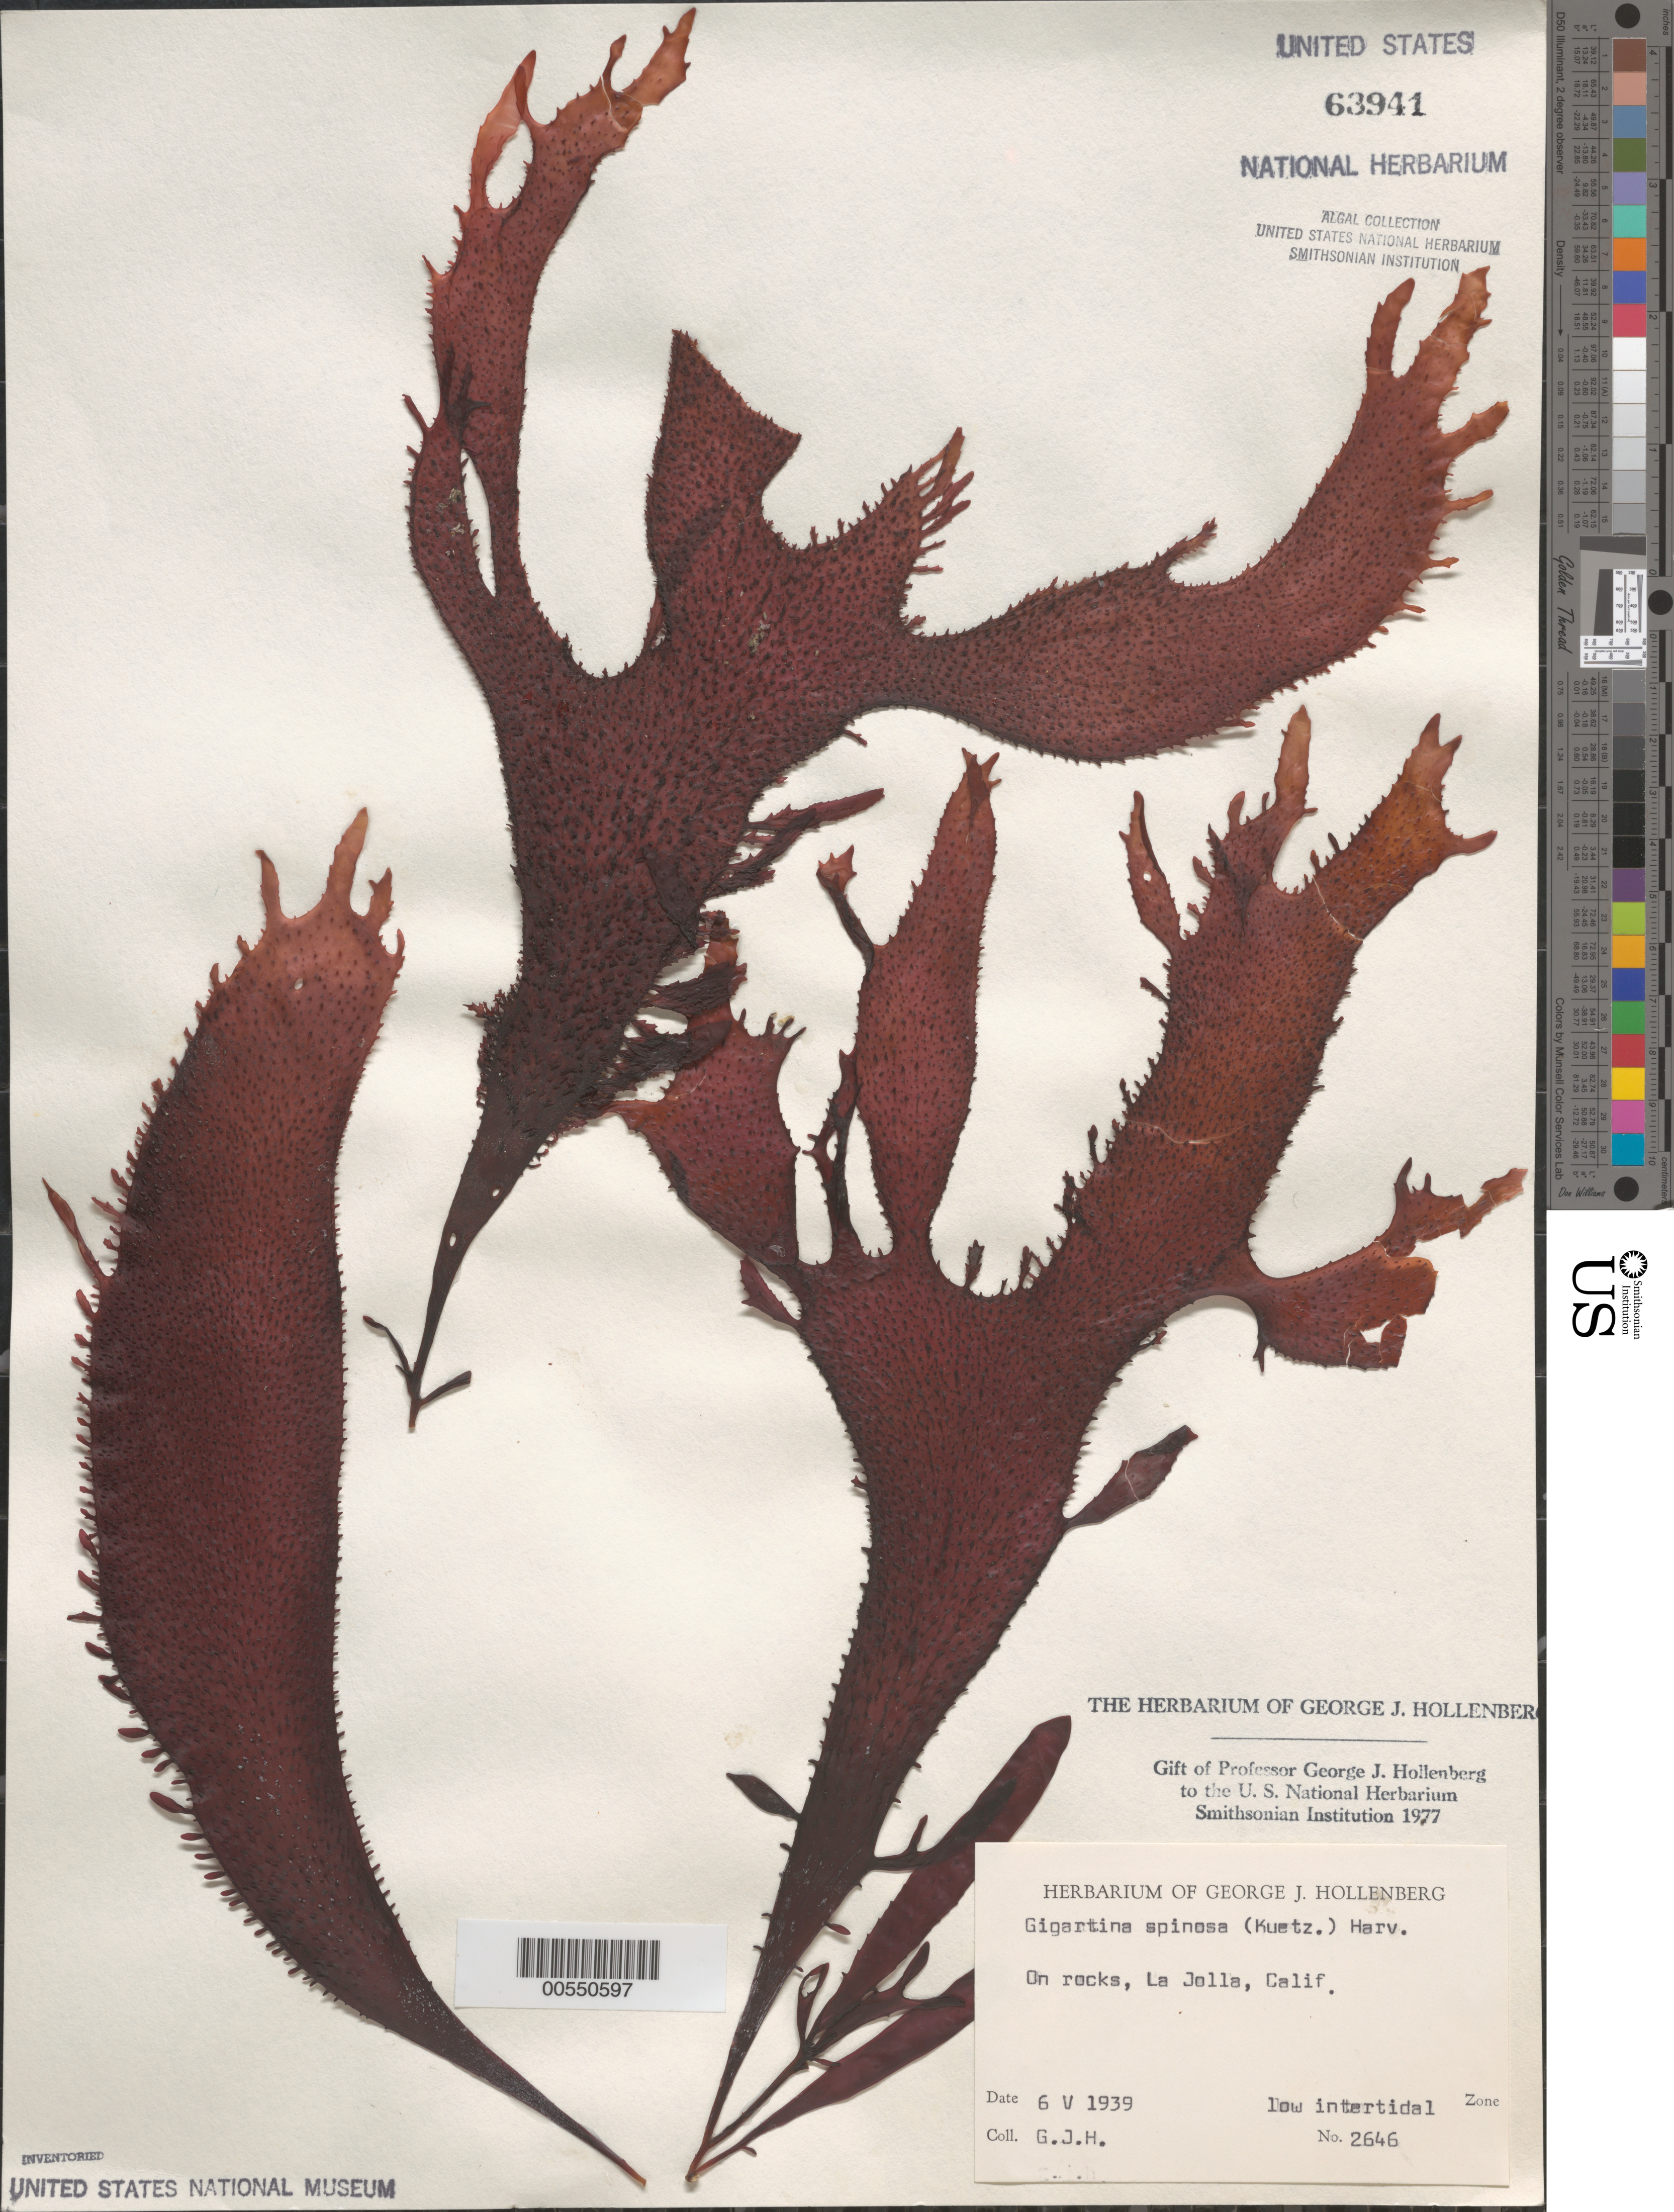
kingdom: Plantae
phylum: Rhodophyta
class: Florideophyceae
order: Gigartinales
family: Gigartinaceae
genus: Chondracanthus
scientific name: Chondracanthus spinosus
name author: (Kütz.) Guiry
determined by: Algae name updating Project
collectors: G. Hollenberg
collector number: GJH 2646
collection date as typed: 06 May 1939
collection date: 1939-05-06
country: United States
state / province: California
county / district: San Diego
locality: La Jolla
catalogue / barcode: US 63941